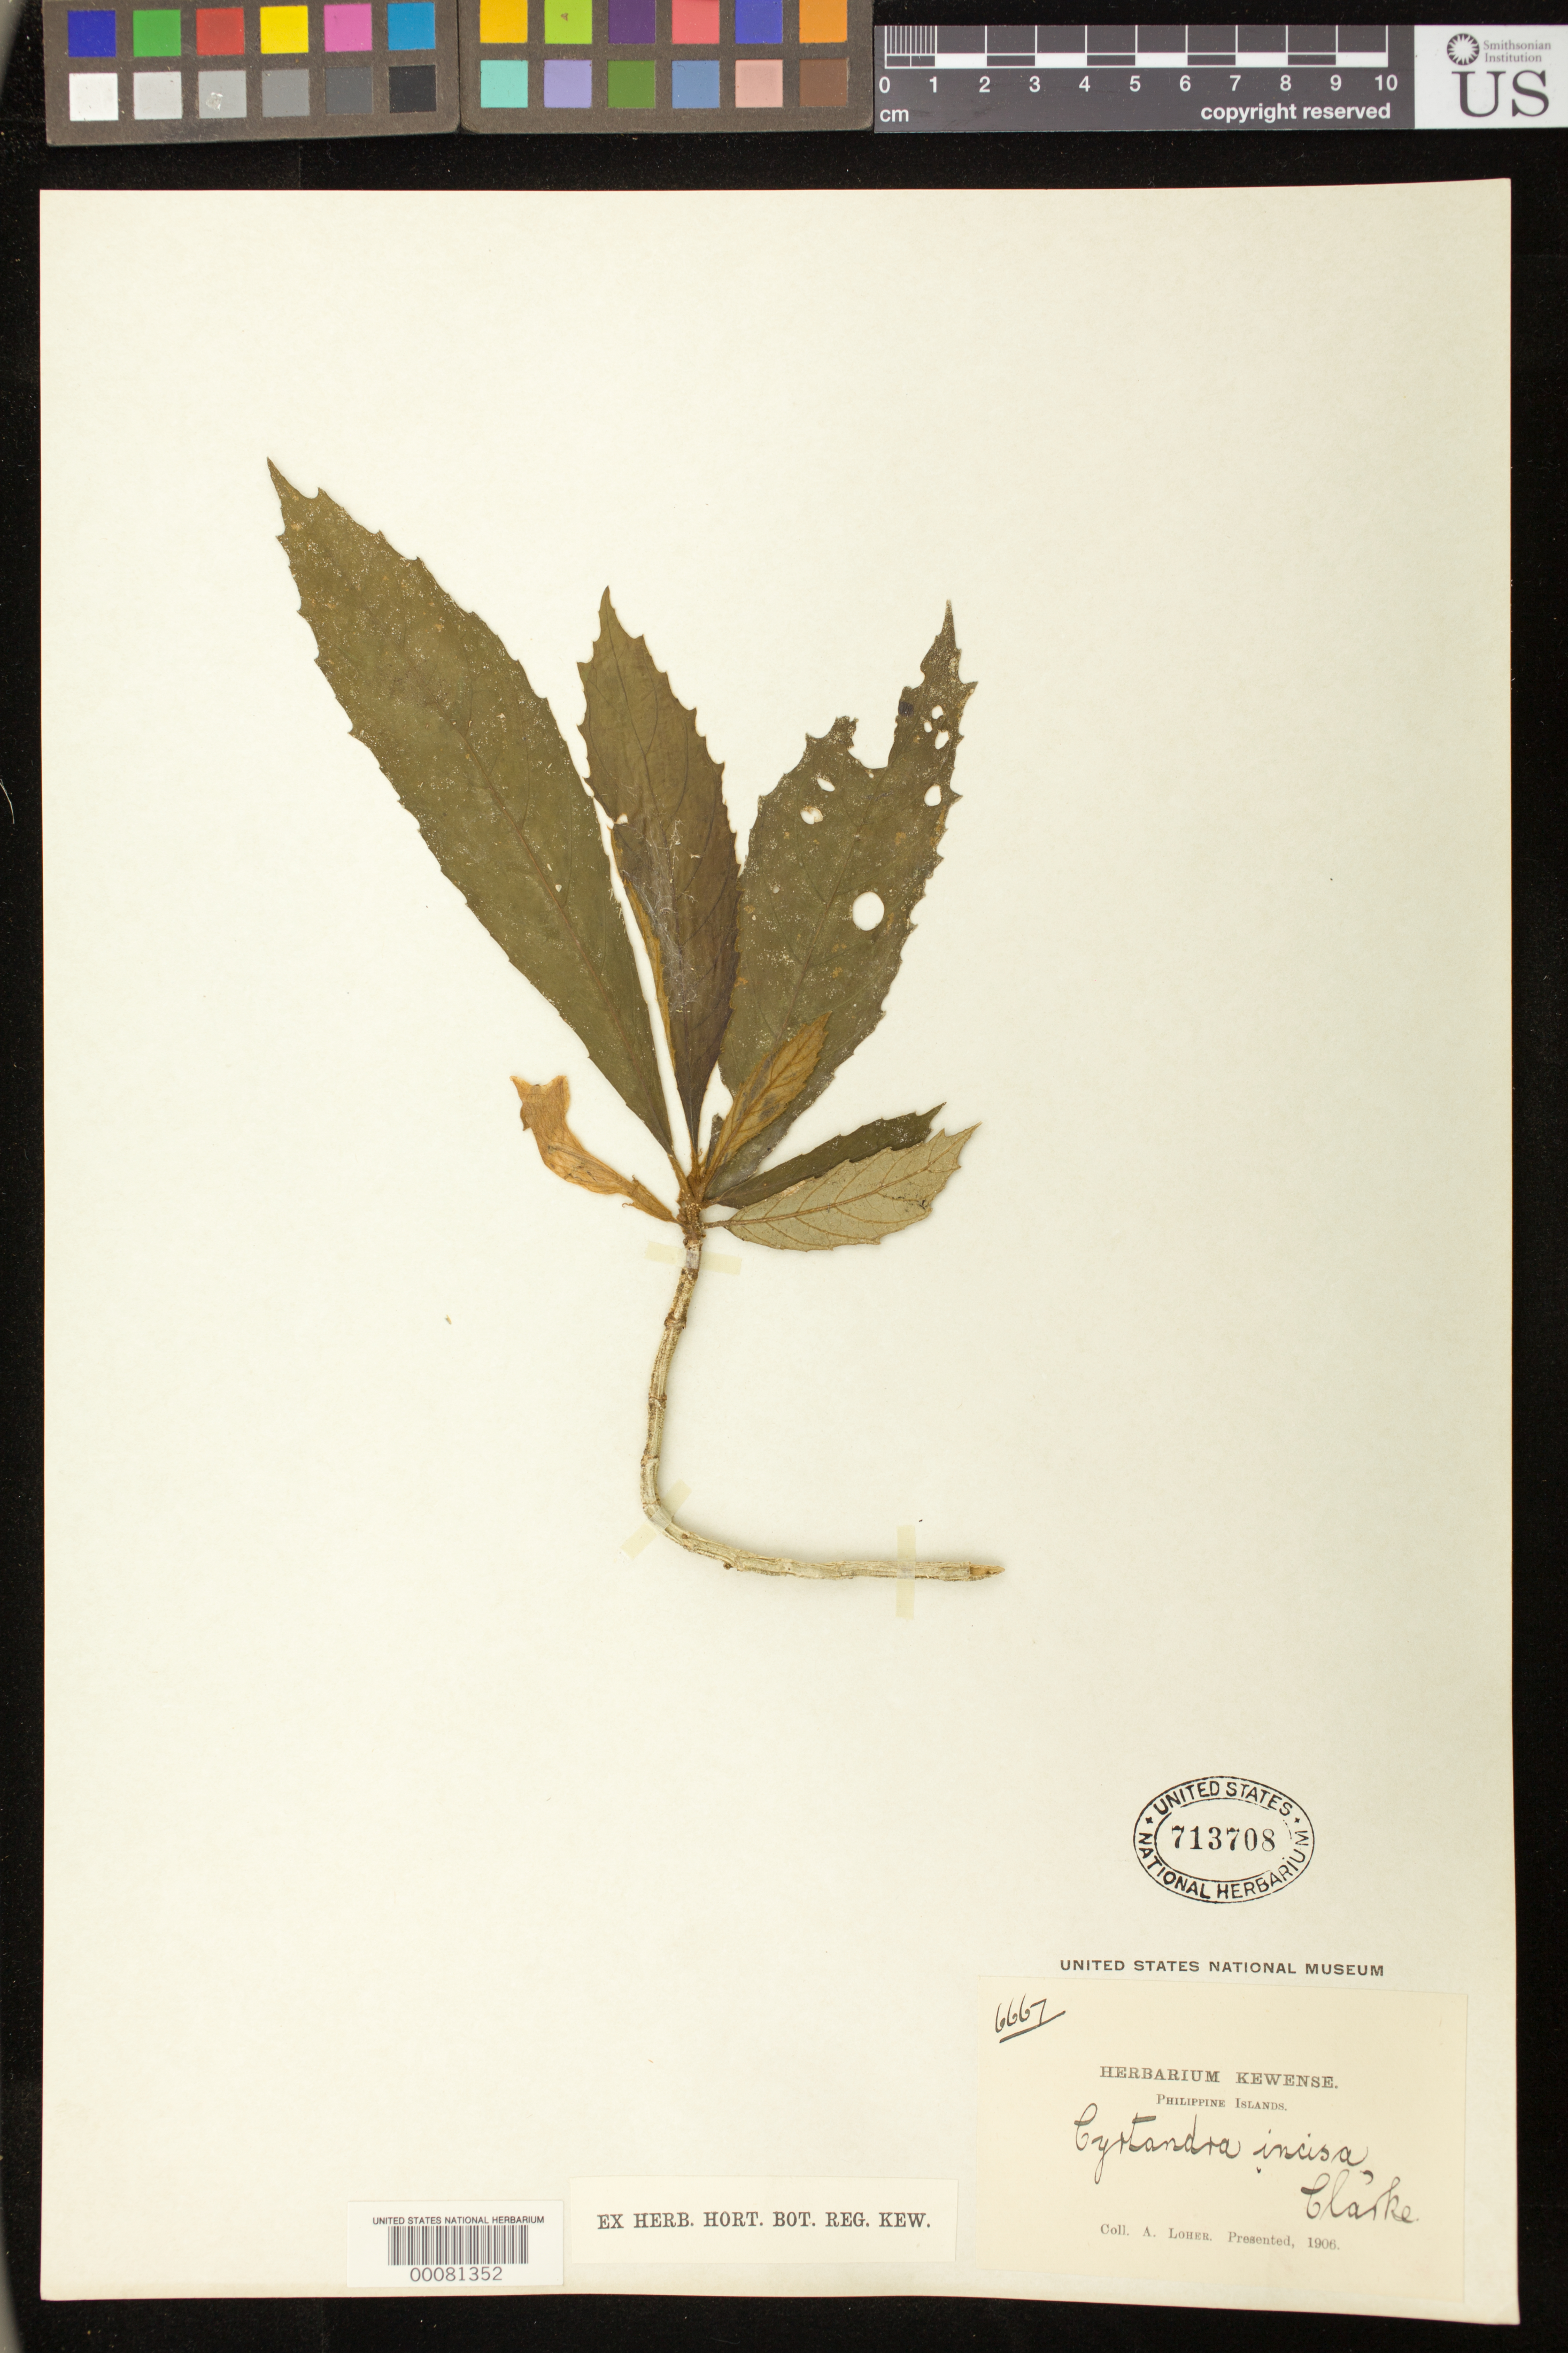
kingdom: Plantae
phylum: Tracheophyta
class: Magnoliopsida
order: Lamiales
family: Gesneriaceae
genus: Cyrtandra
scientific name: Cyrtandra incisa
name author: C.B. Clarke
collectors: A. Loher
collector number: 6667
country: Philippines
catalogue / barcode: US 713708